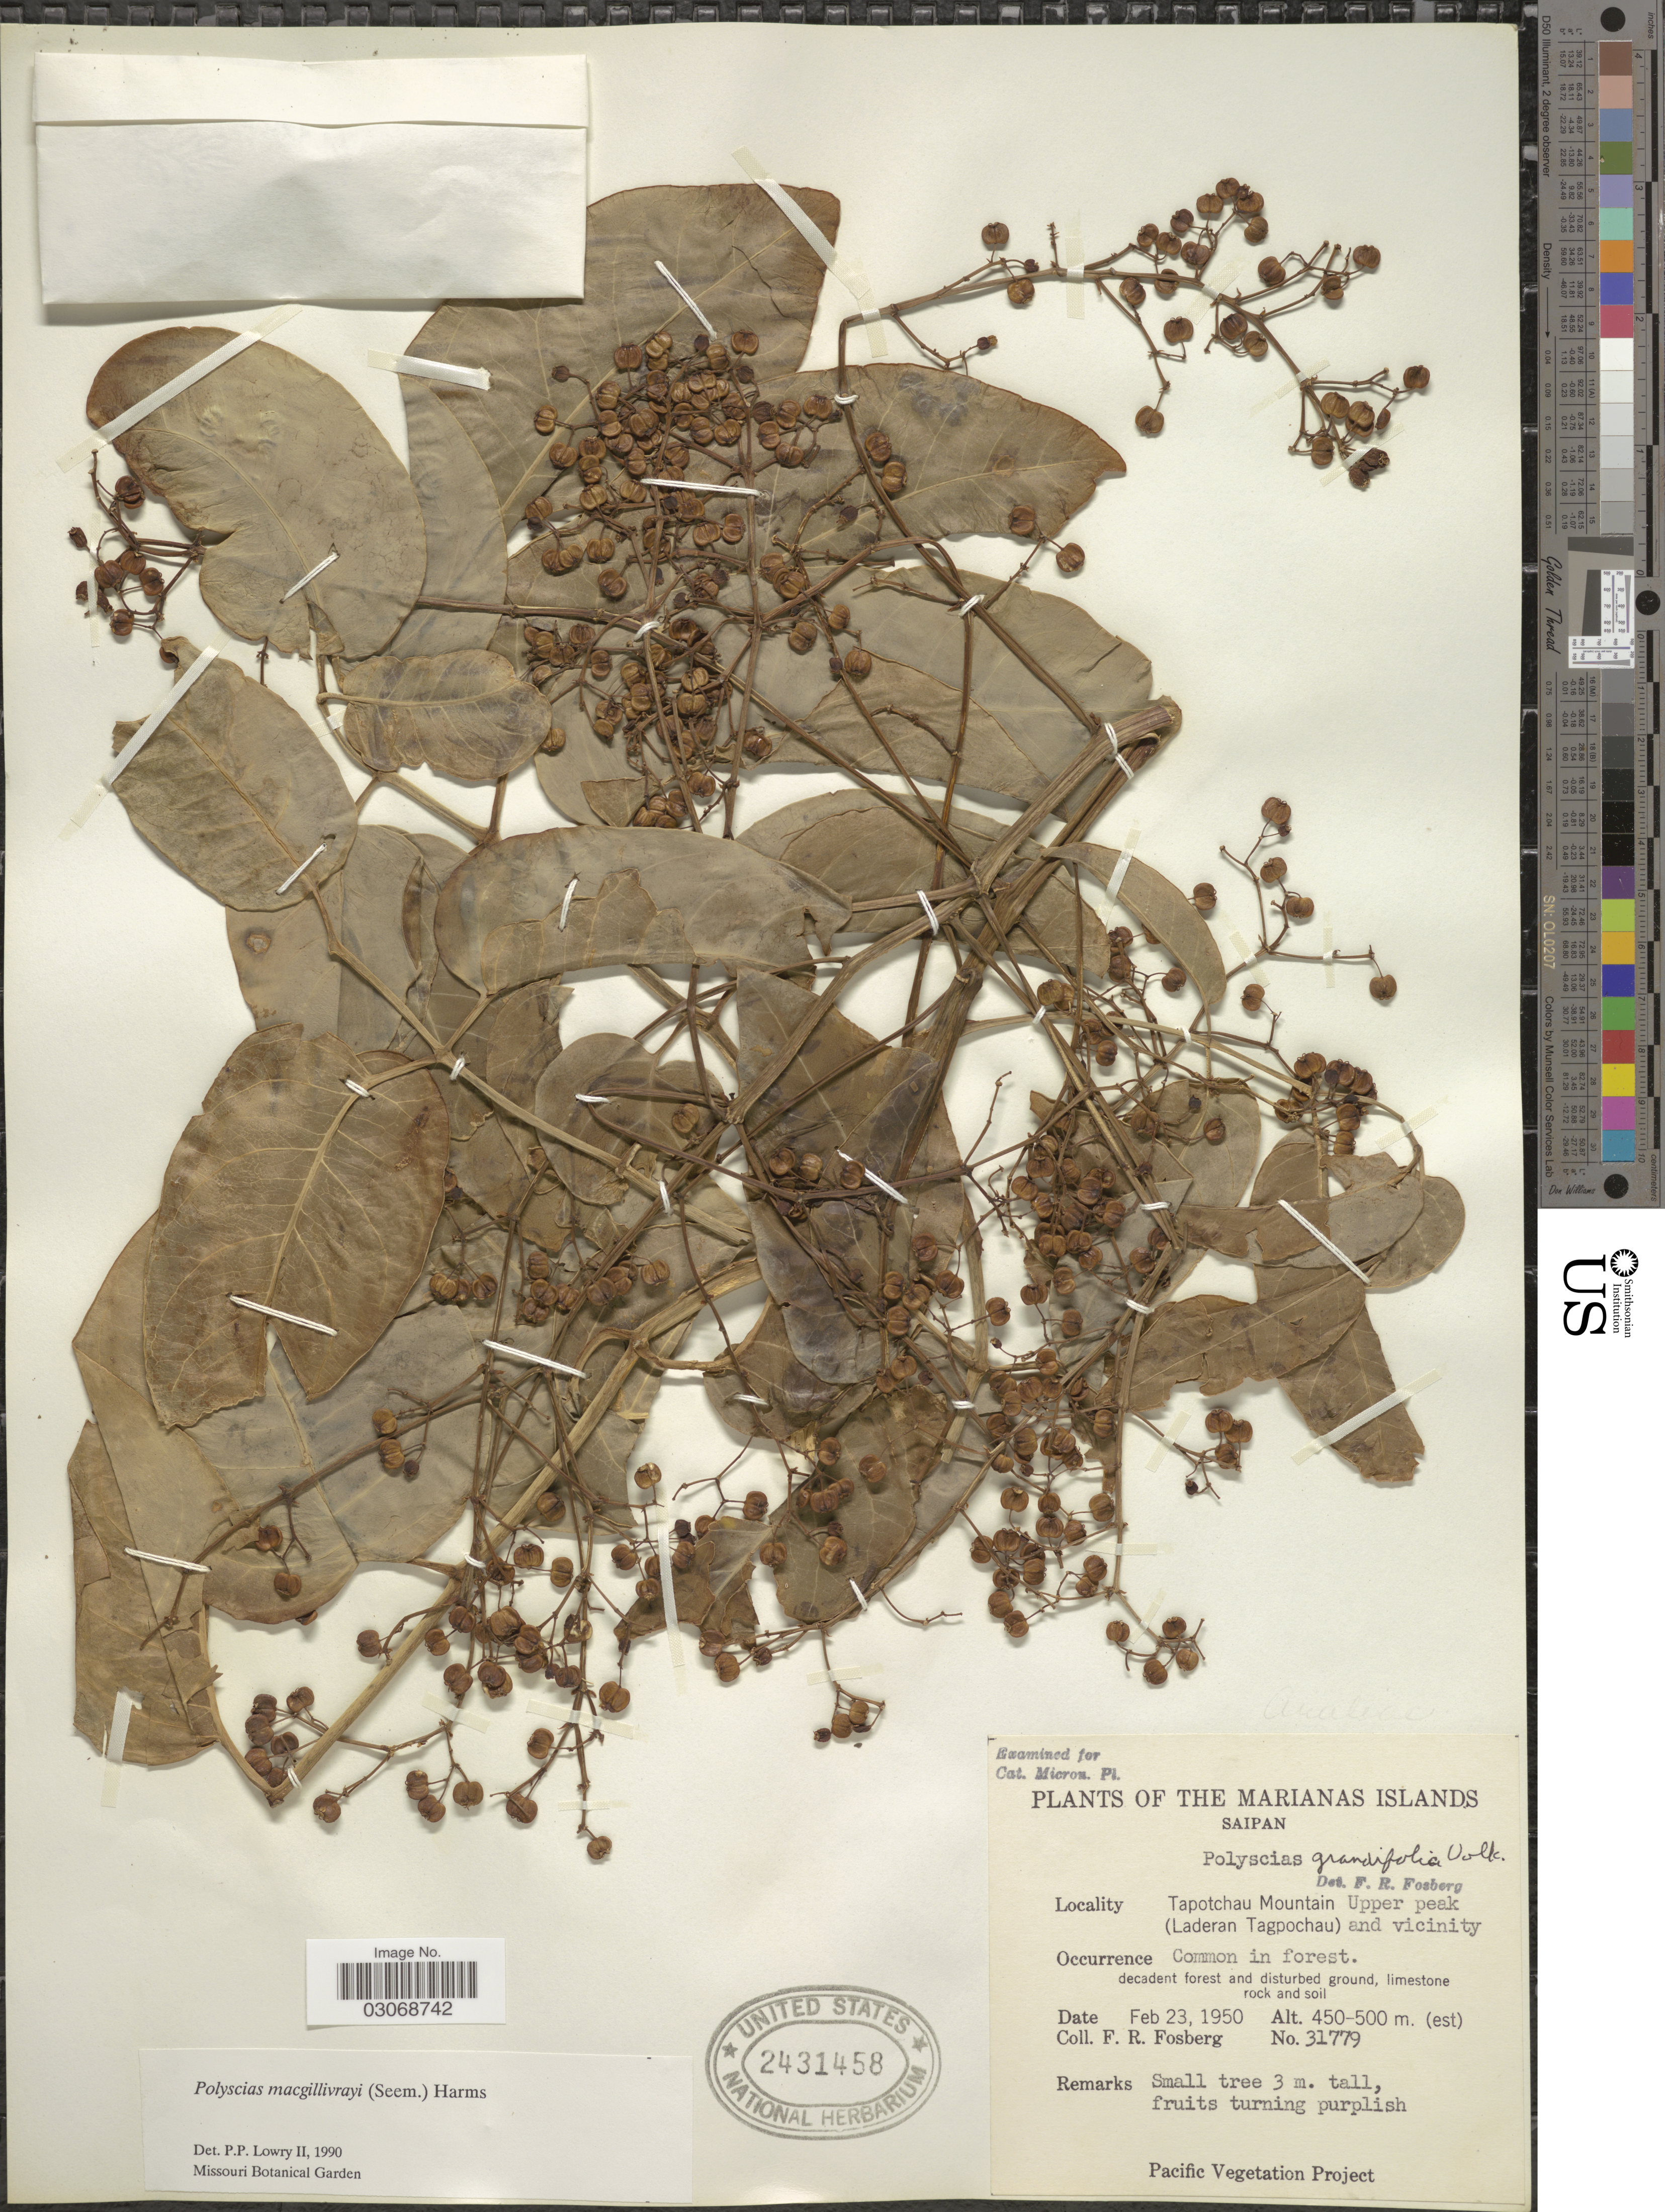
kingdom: Plantae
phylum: Tracheophyta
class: Magnoliopsida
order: Apiales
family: Araliaceae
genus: Polyscias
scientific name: Polyscias macgillivrayi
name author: Harms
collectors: F. R. Fosberg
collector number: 31799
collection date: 1950-02-23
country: Northern Mariana Islands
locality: The Marianas Islands, Saipan, Tapotchau Mountain, Upper peak (Laderan Tagpochau) and vicinity.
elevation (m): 450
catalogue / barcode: US 2431458